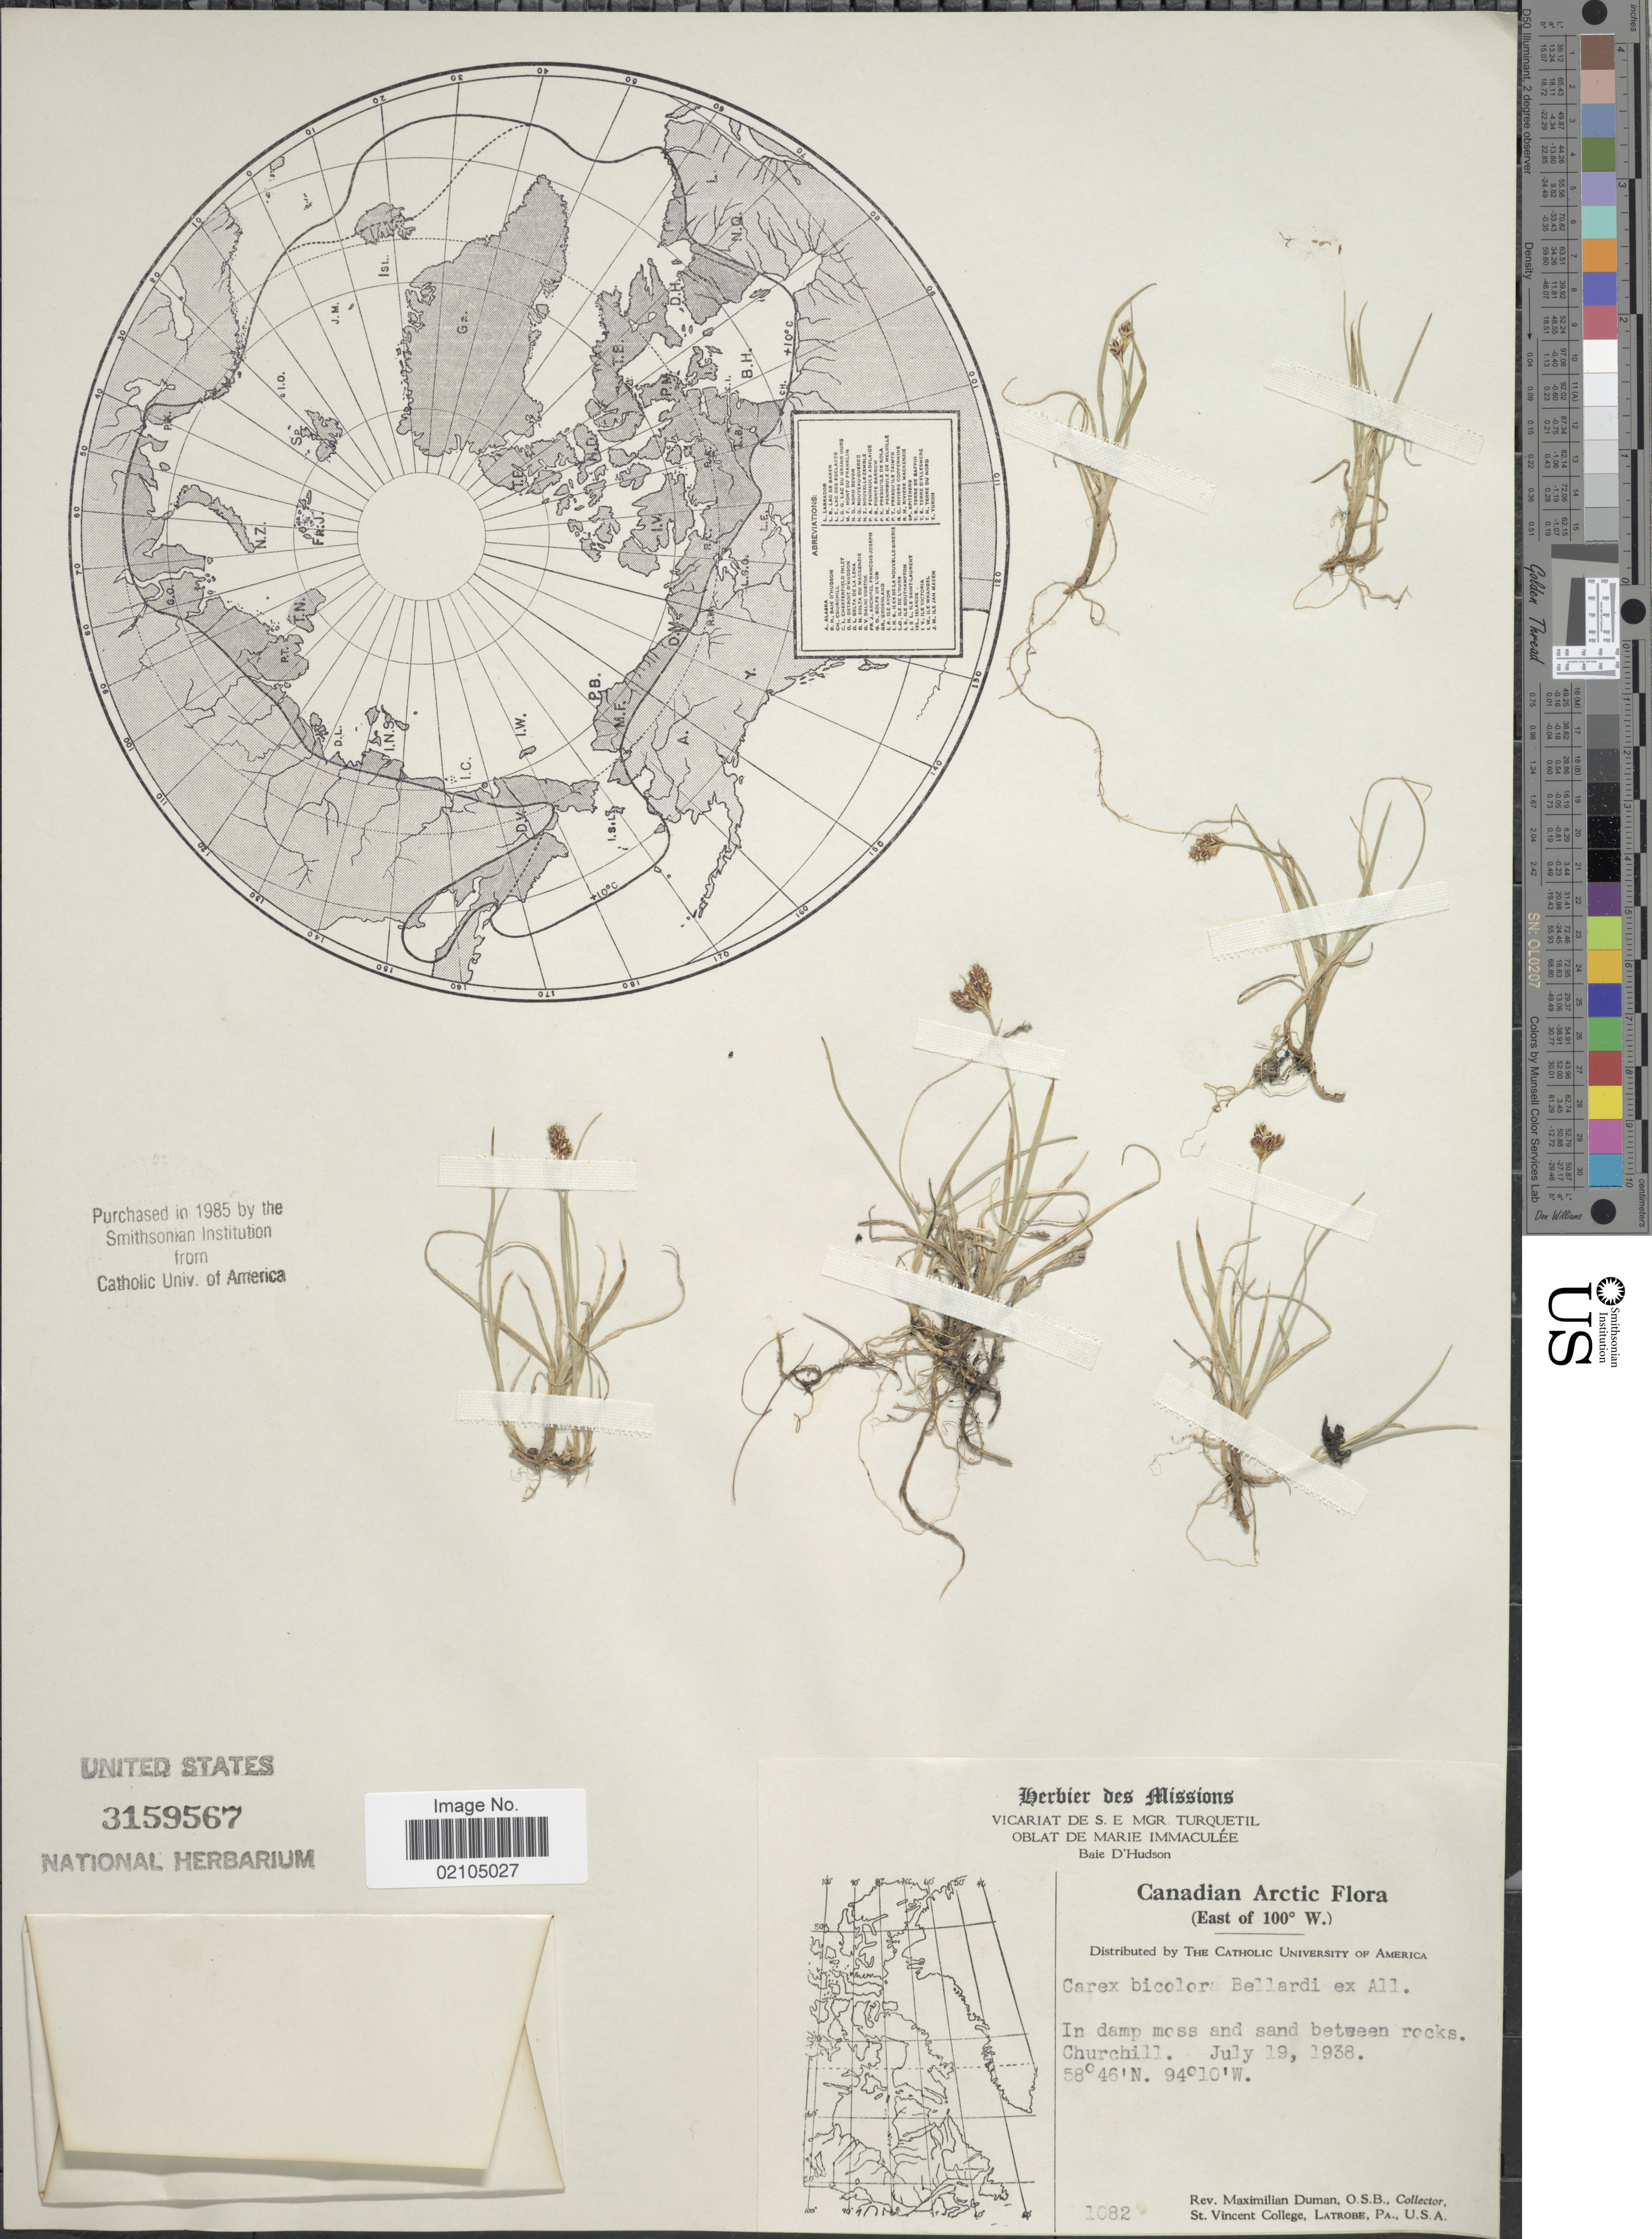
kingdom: Plantae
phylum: Tracheophyta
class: Liliopsida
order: Poales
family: Cyperaceae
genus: Carex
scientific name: Carex bicolor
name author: Bellardi ex All.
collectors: M. Duman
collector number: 1082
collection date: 1938-07-19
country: Canada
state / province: Manitoba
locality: Canadian Arctic. (East of 100º W.) In damp moss and sand between rocks. Churchill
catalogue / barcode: US 3159567